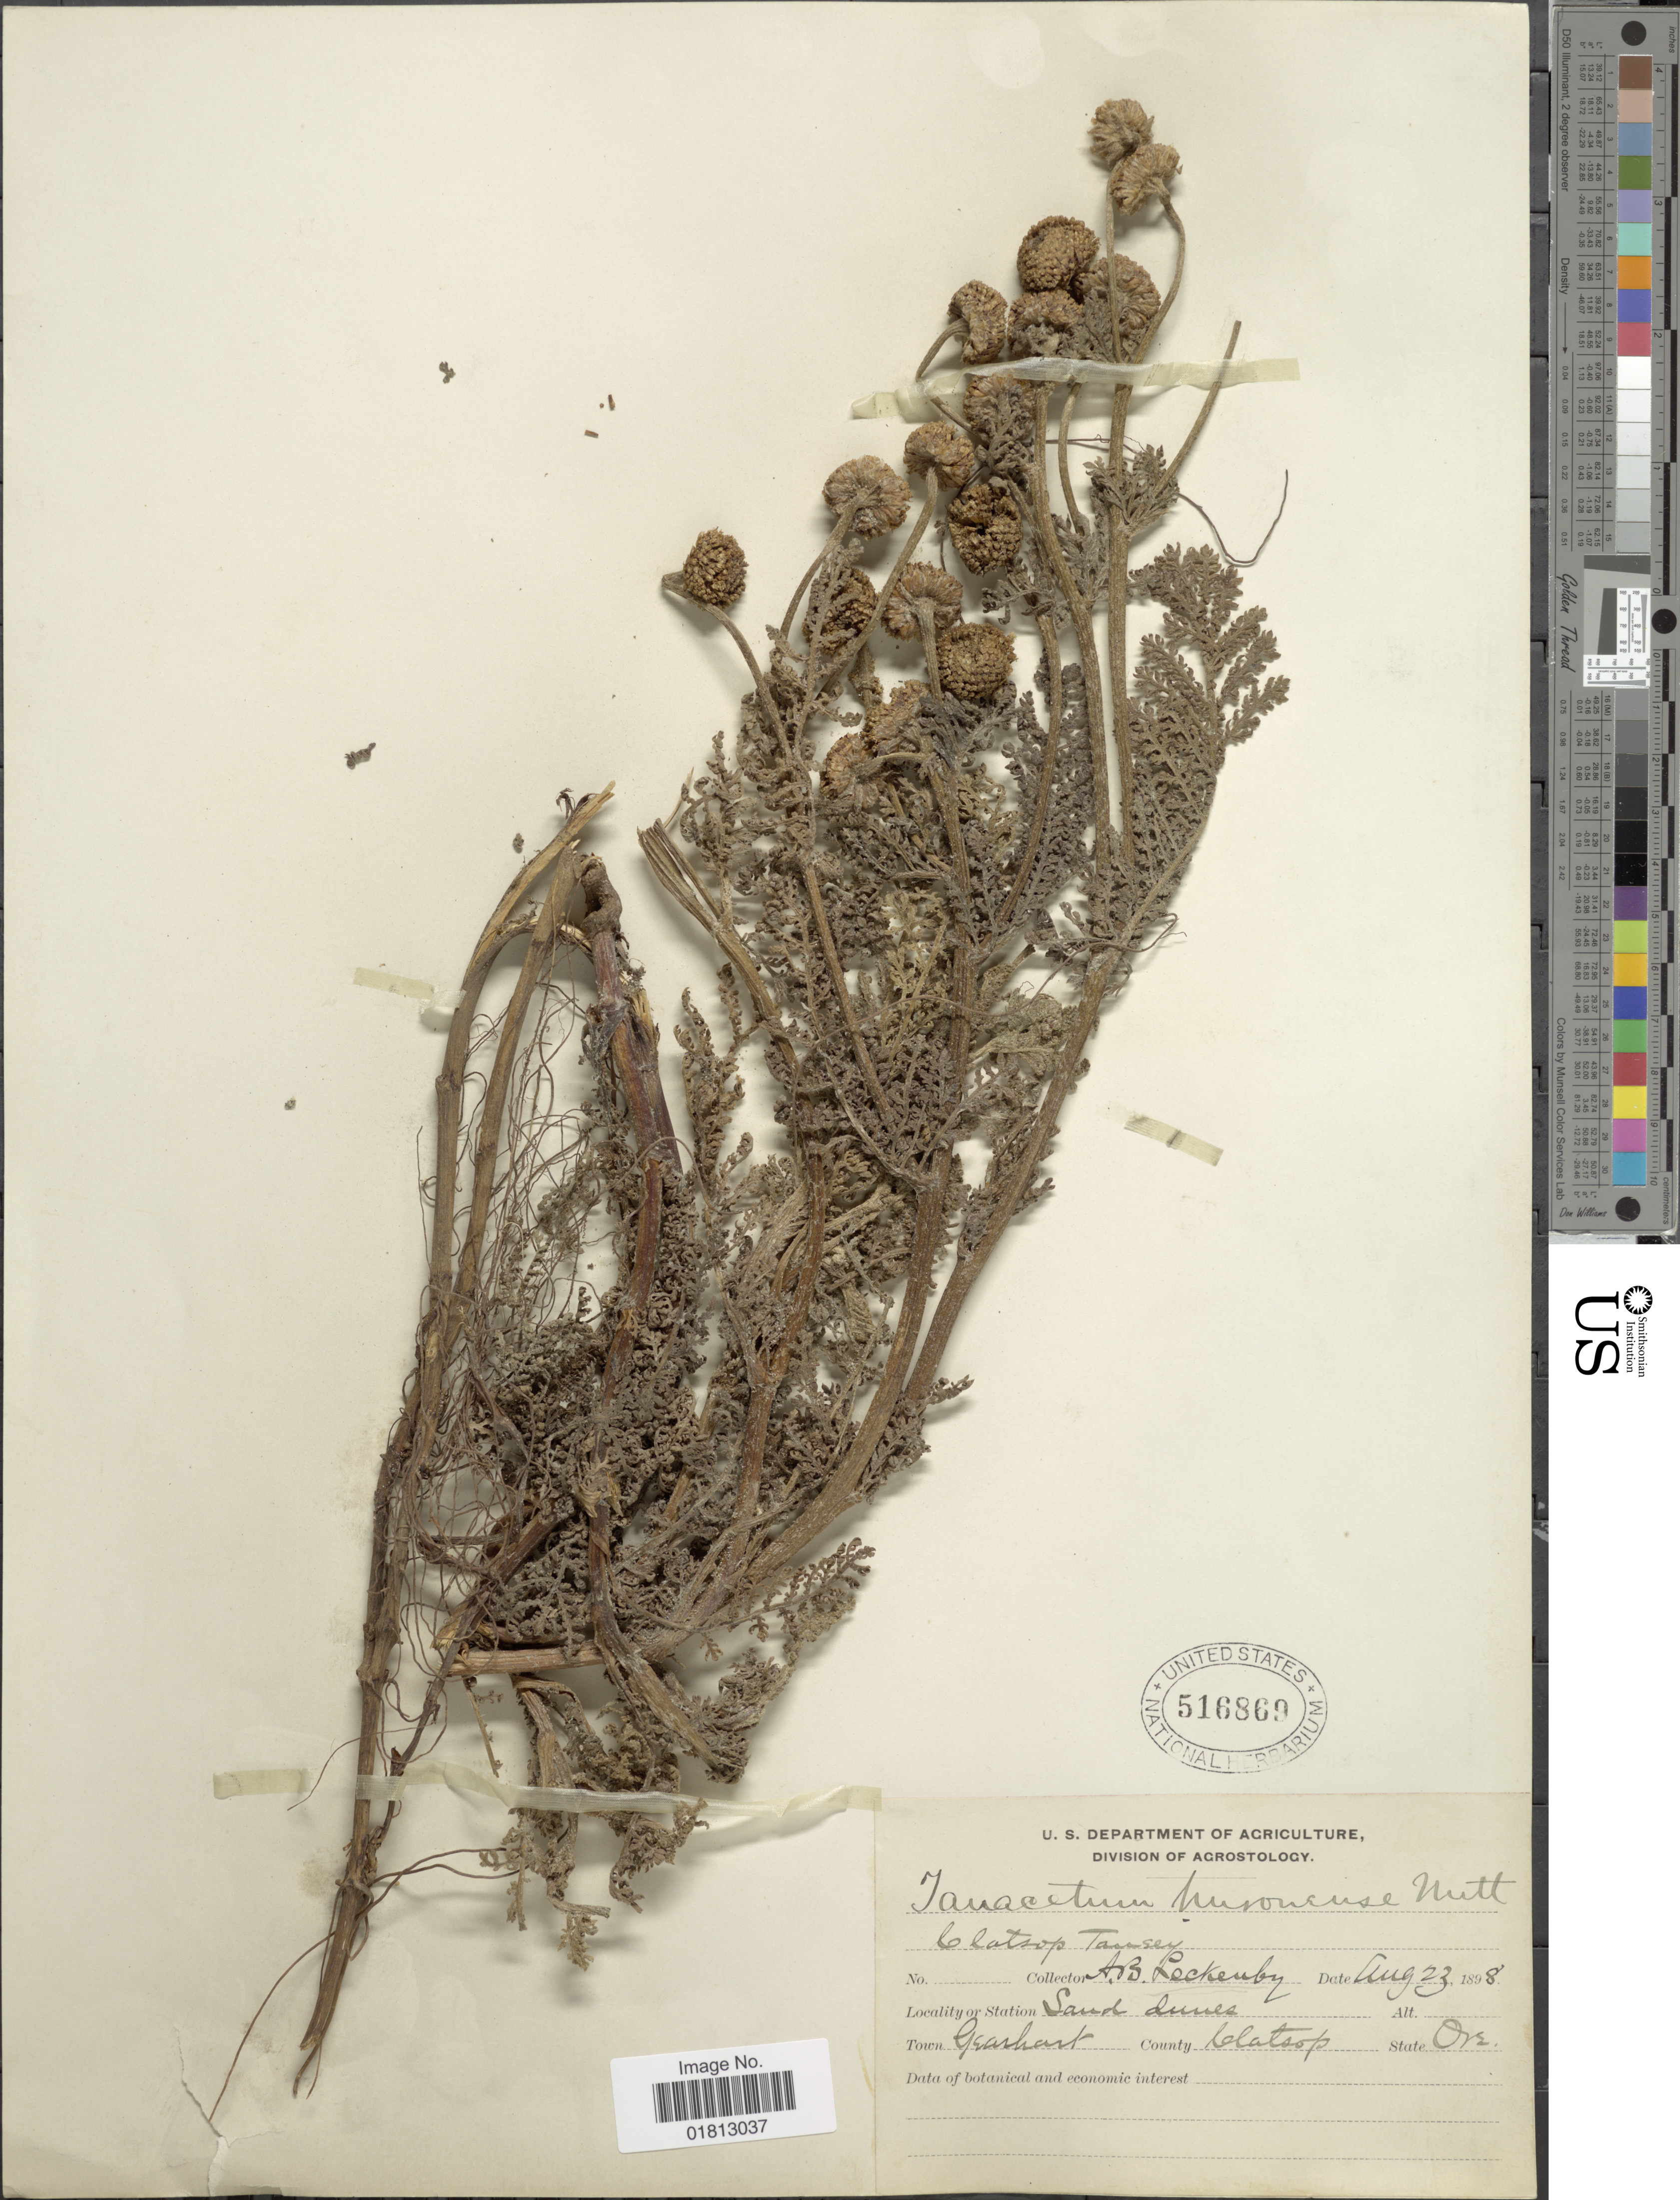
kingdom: Plantae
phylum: Tracheophyta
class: Magnoliopsida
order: Asterales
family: Asteraceae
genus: Tanacetum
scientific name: Tanacetum sp.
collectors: A. Leckenby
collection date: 1898-08-23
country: United States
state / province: Oregon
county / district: Clatsop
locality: Sand dunes, Town Gearhart, County Clatsop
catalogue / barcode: US 516869